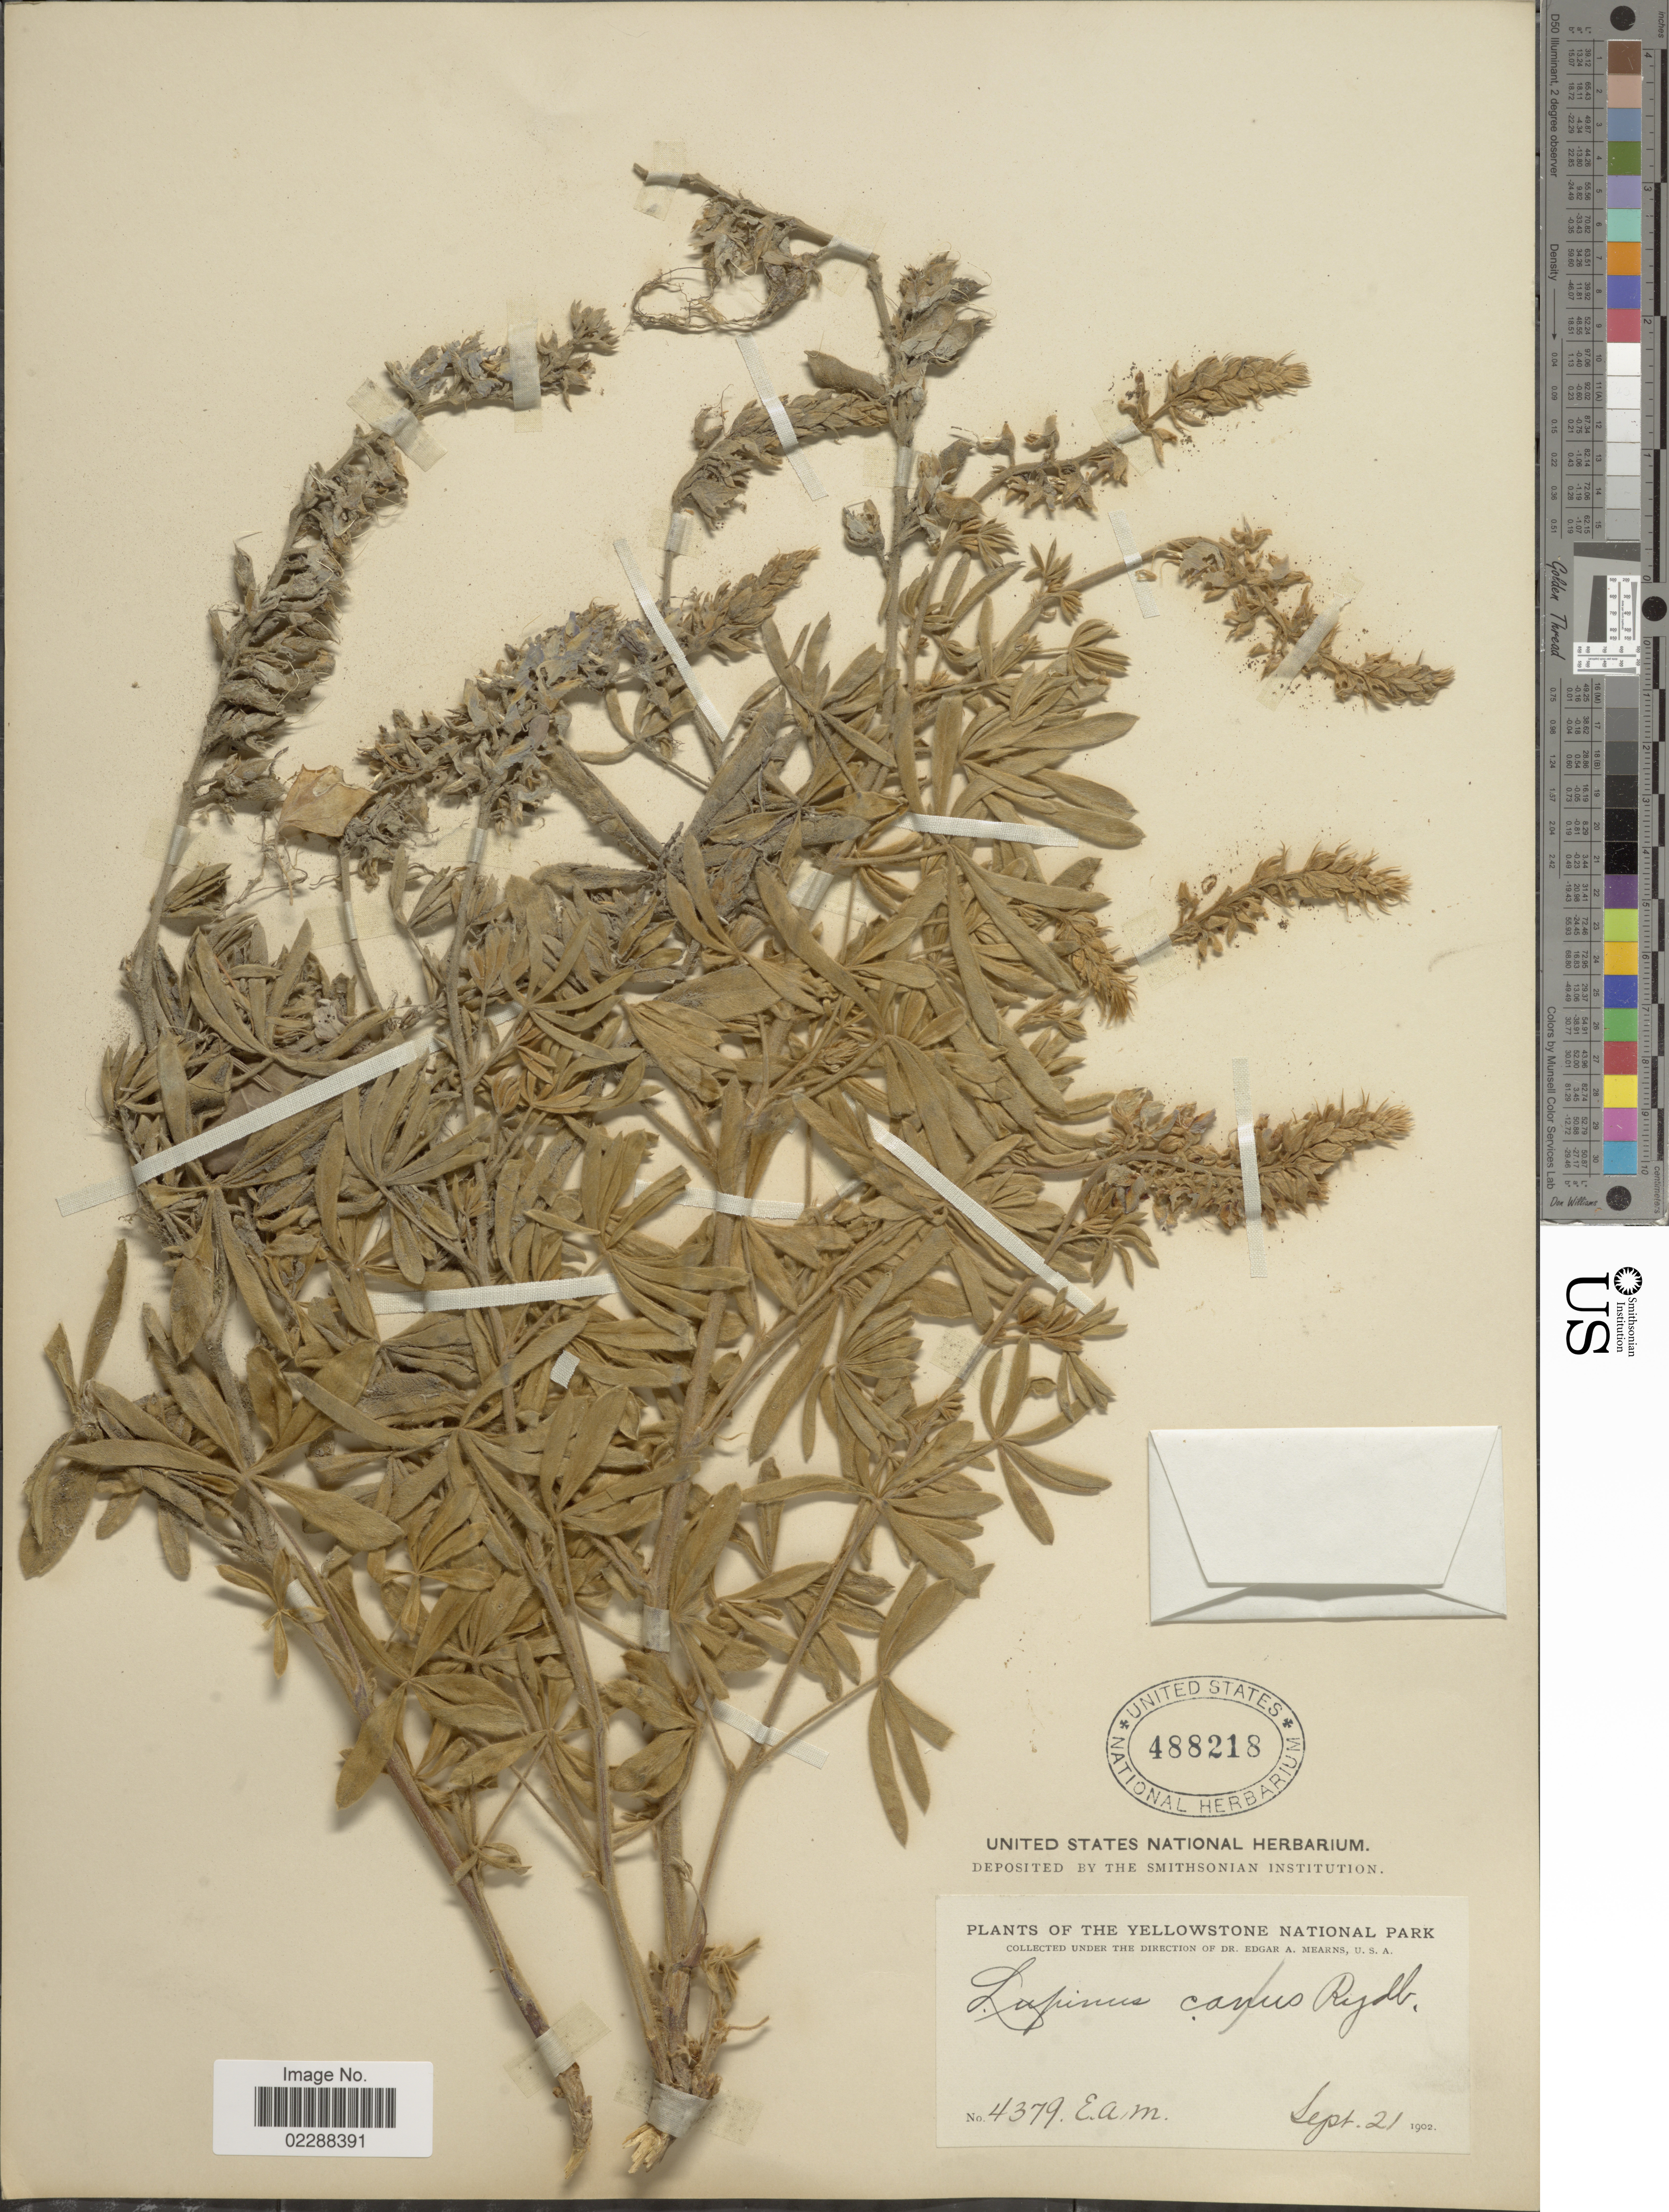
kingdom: Plantae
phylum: Tracheophyta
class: Magnoliopsida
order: Fabales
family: Fabaceae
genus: Lupinus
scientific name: Lupinus sp.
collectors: E. A. Mearns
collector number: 4379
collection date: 1902-09-21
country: United States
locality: The Yellowstone National Park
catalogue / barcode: US 488218